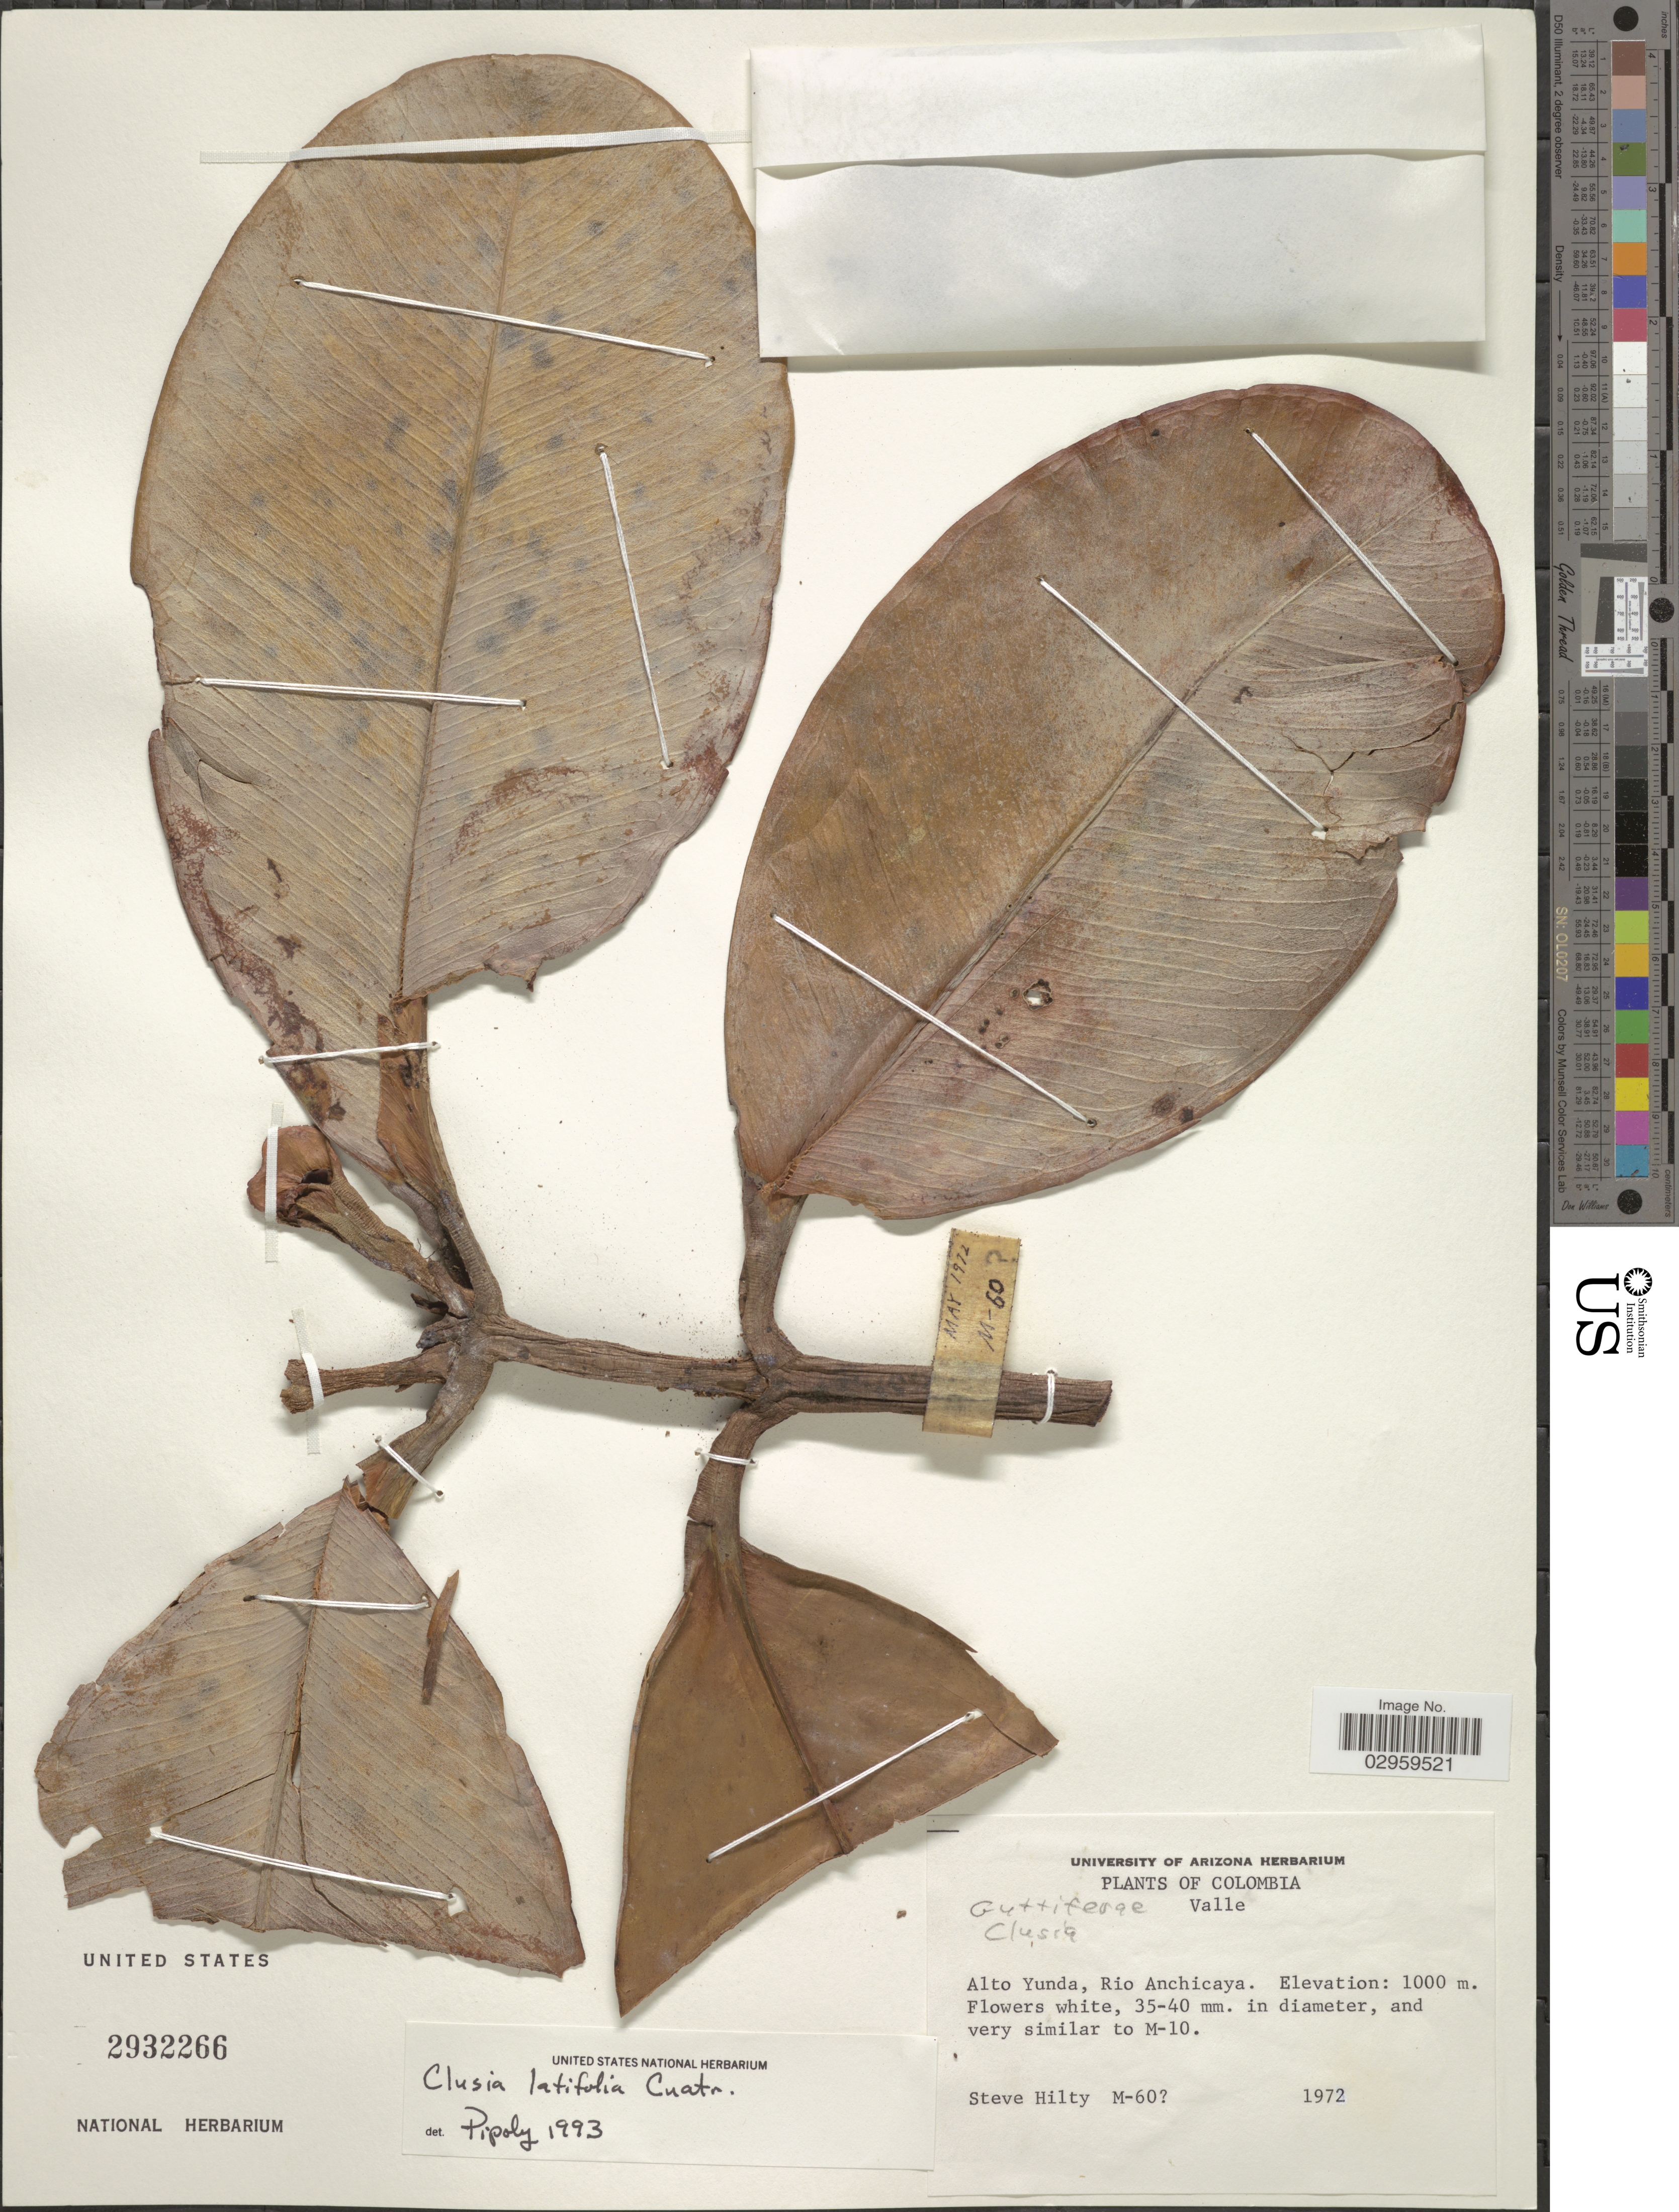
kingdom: Plantae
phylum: Tracheophyta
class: Magnoliopsida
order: Malpighiales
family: Clusiaceae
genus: Clusia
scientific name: Clusia latifolia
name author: Cuatrec.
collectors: S. Hilty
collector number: M-60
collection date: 1972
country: Colombia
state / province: Valle del Cauca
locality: Valle. Alto Yunda, Rio Anchicaya.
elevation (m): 1000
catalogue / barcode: US 2932266